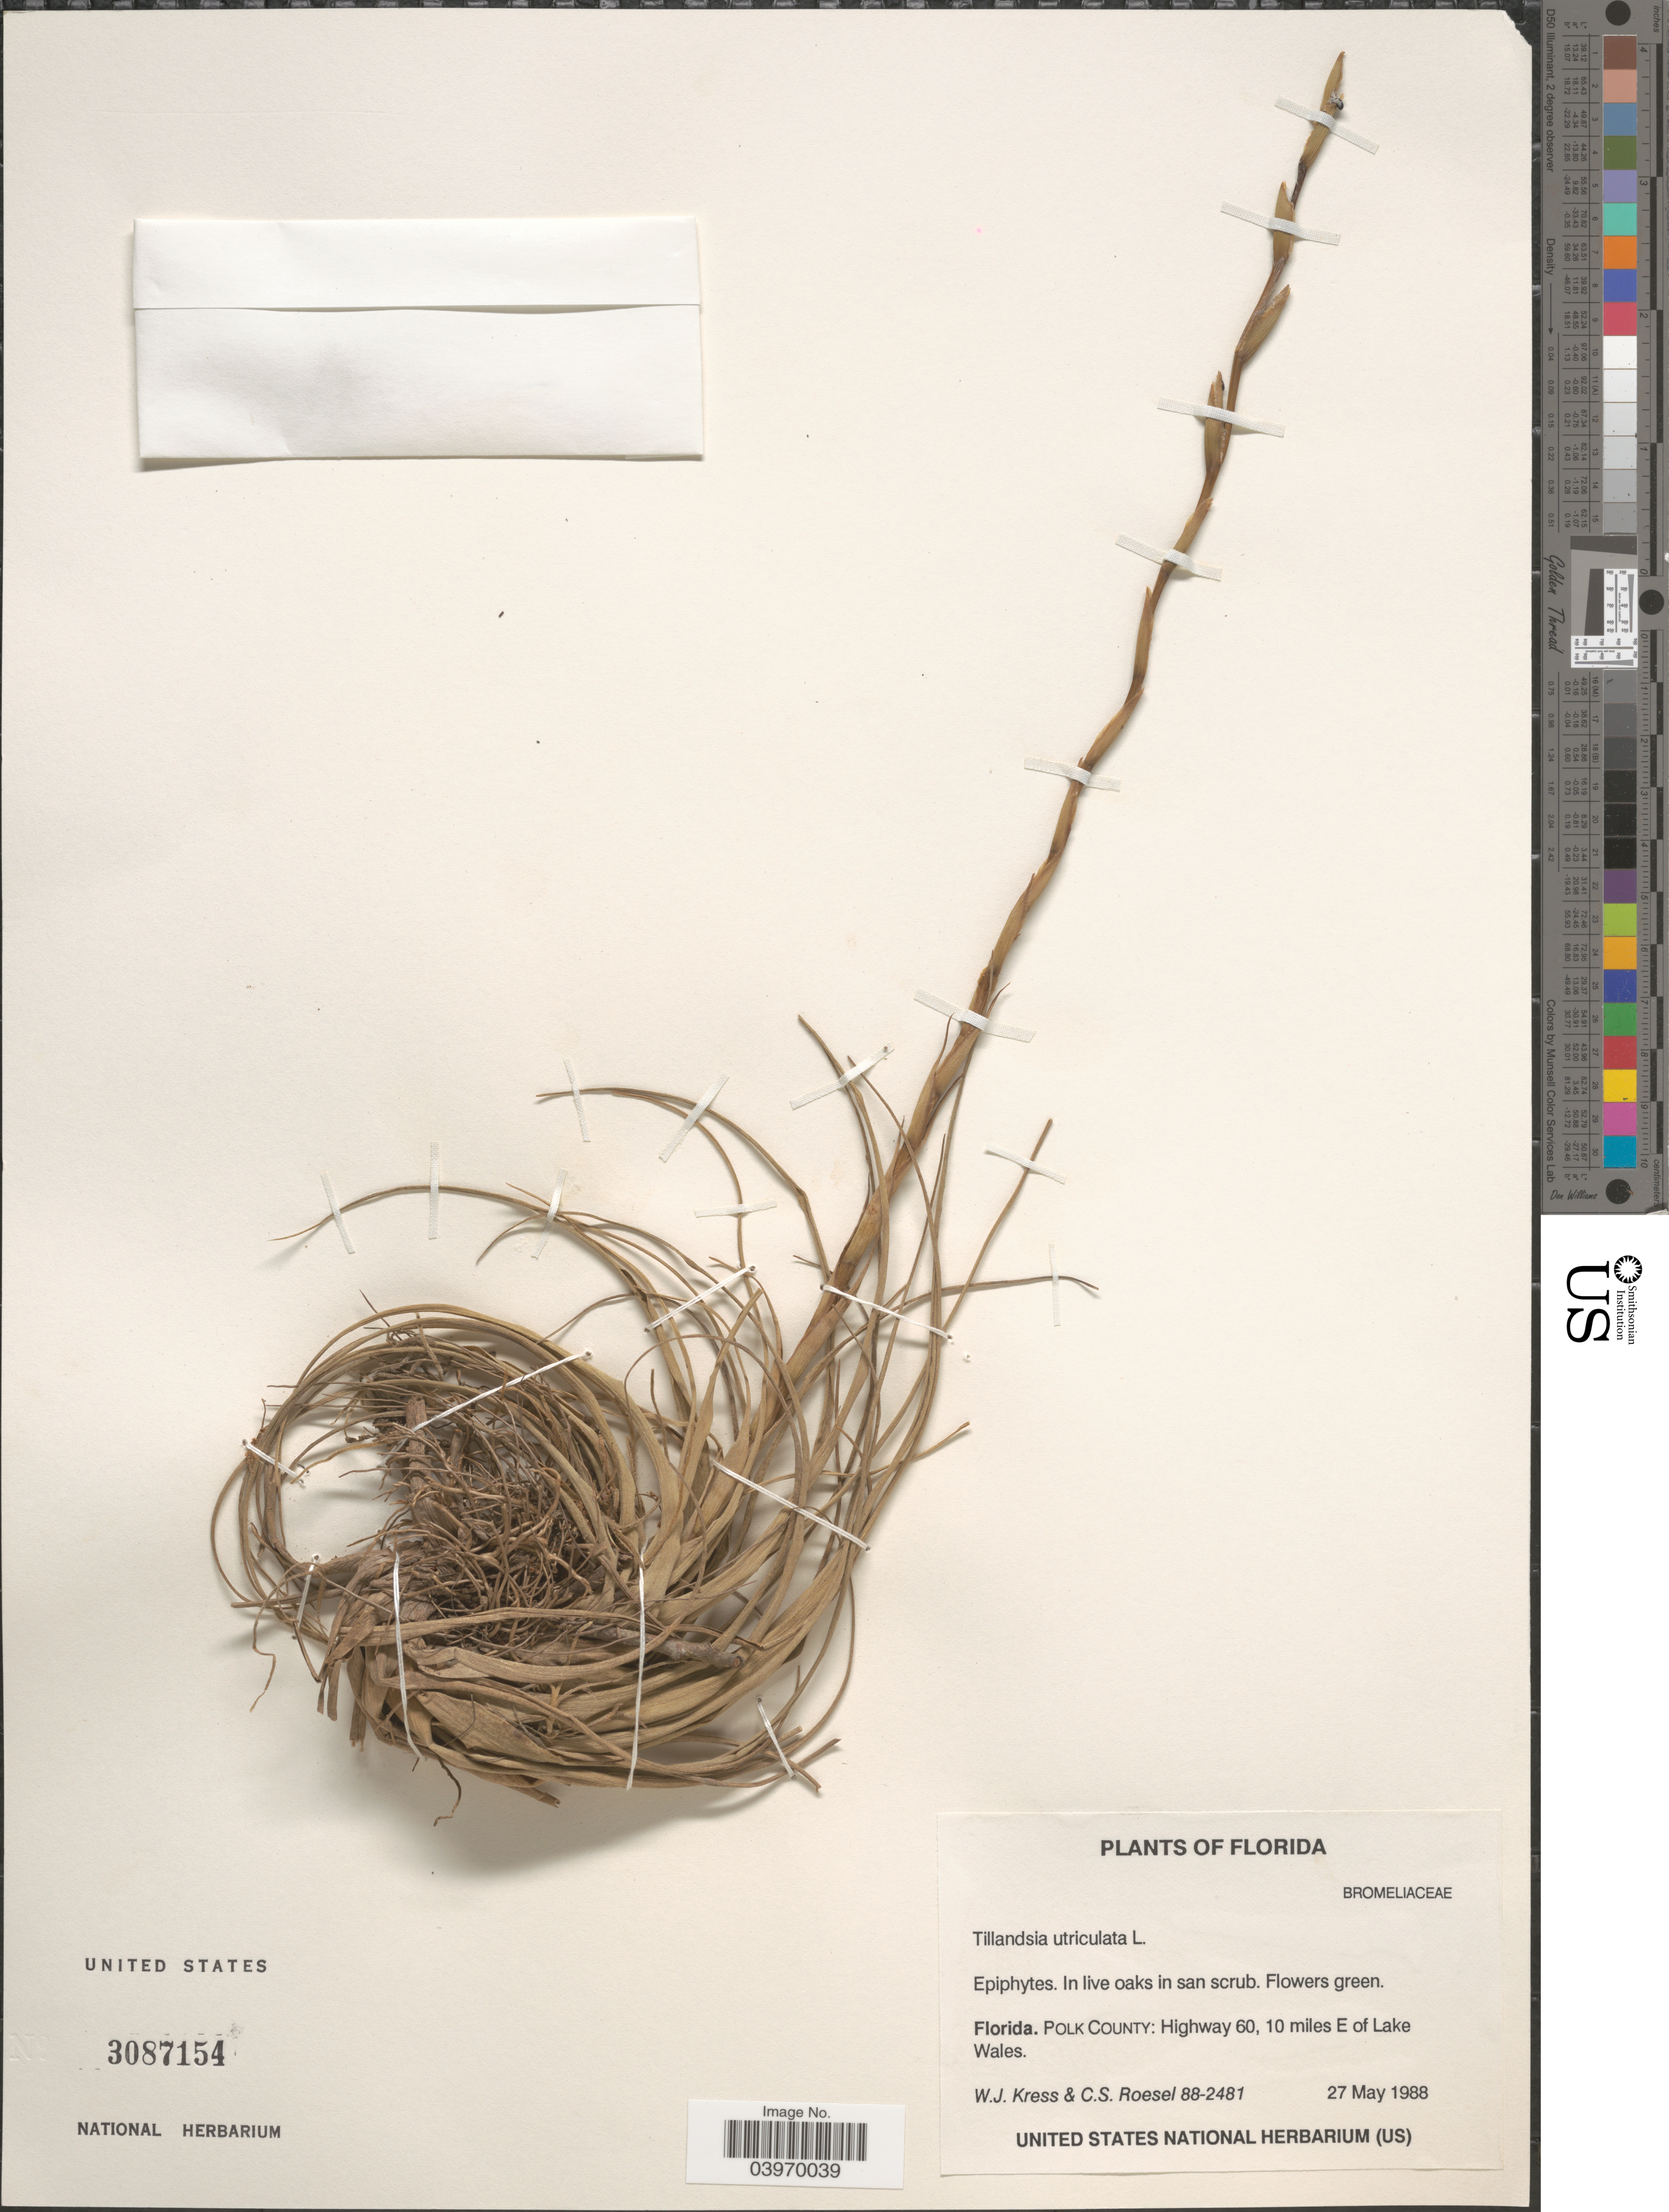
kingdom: Plantae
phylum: Tracheophyta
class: Liliopsida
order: Poales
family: Bromeliaceae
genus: Tillandsia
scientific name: Tillandsia utriculata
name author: L.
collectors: W. J. Kress & C. S. Roesel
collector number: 88-2481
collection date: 1988-05-27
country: United States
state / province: Florida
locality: Polk County: Highway 60, 10 miles E of Lake Wales.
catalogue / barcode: US 3087154